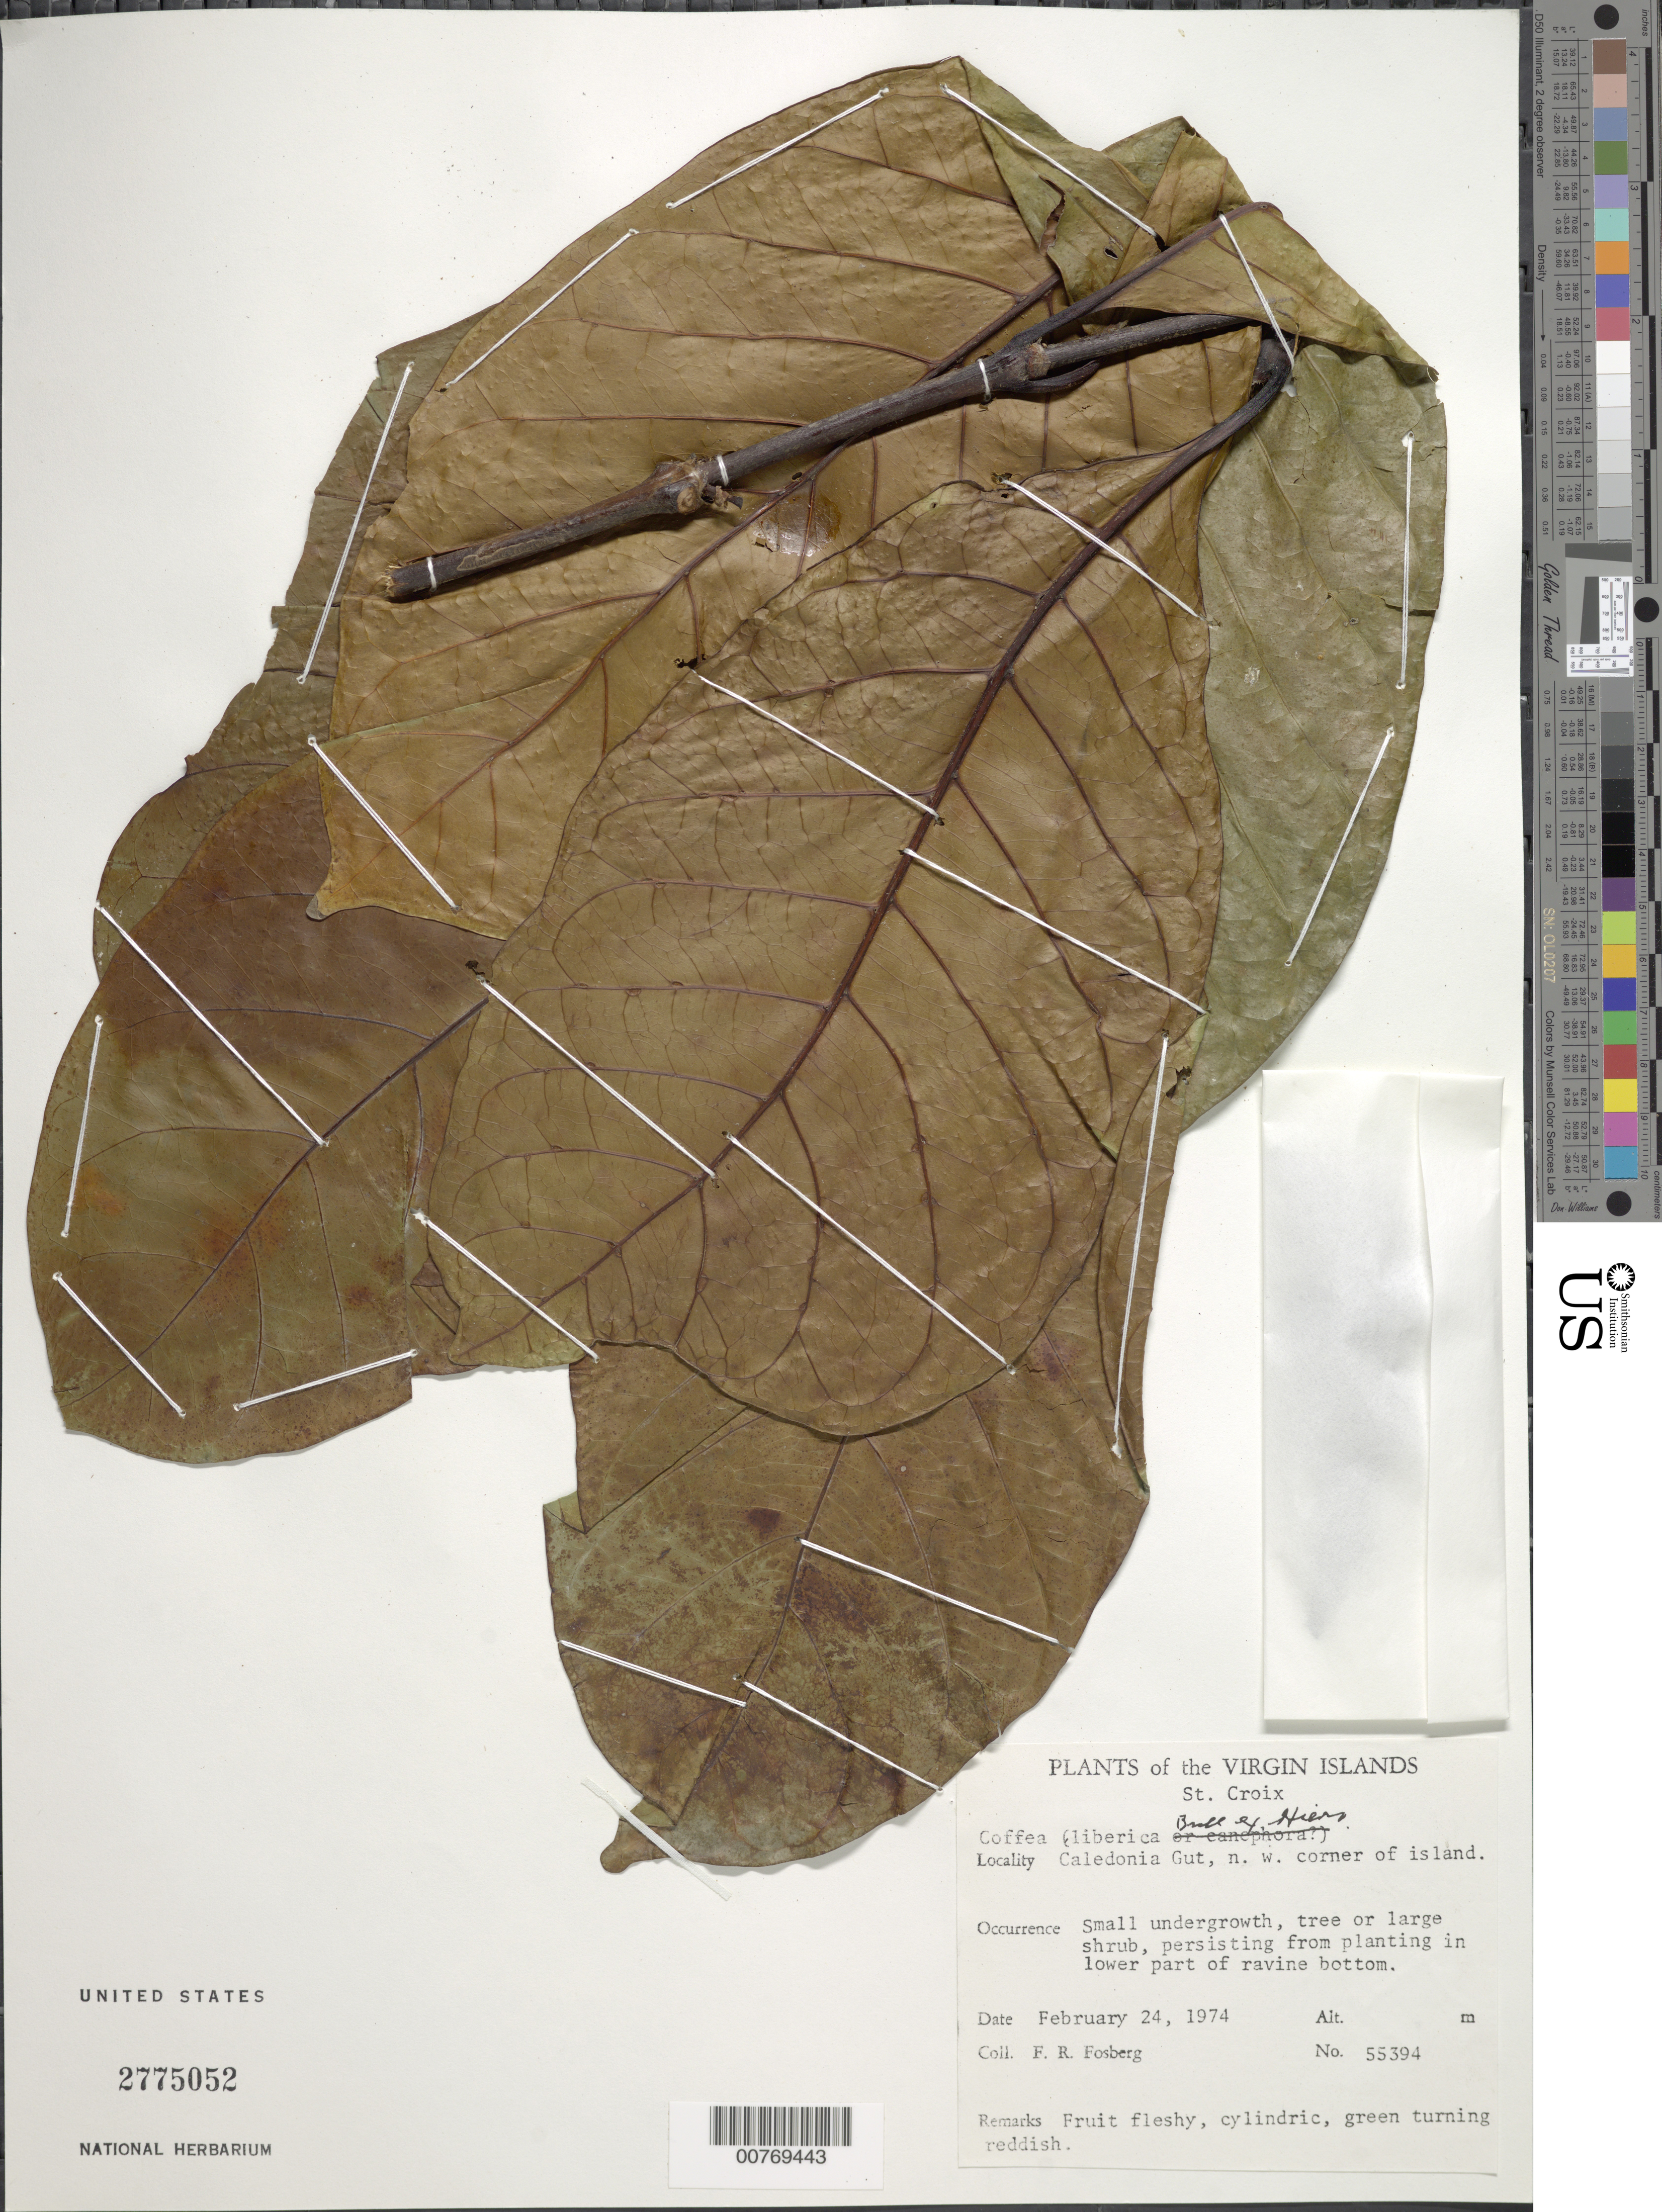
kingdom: Plantae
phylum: Tracheophyta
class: Magnoliopsida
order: Gentianales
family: Rubiaceae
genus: Coffea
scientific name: Coffea liberica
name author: Hiern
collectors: F. R. Fosberg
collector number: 55394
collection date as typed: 24 Feb 1974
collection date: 1974-02-24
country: U.S. Virgin Islands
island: St. Croix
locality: Caledonia Gut, NW corner of island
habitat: Persisting from planting in lower part of ravine bottom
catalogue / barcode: US 2775052